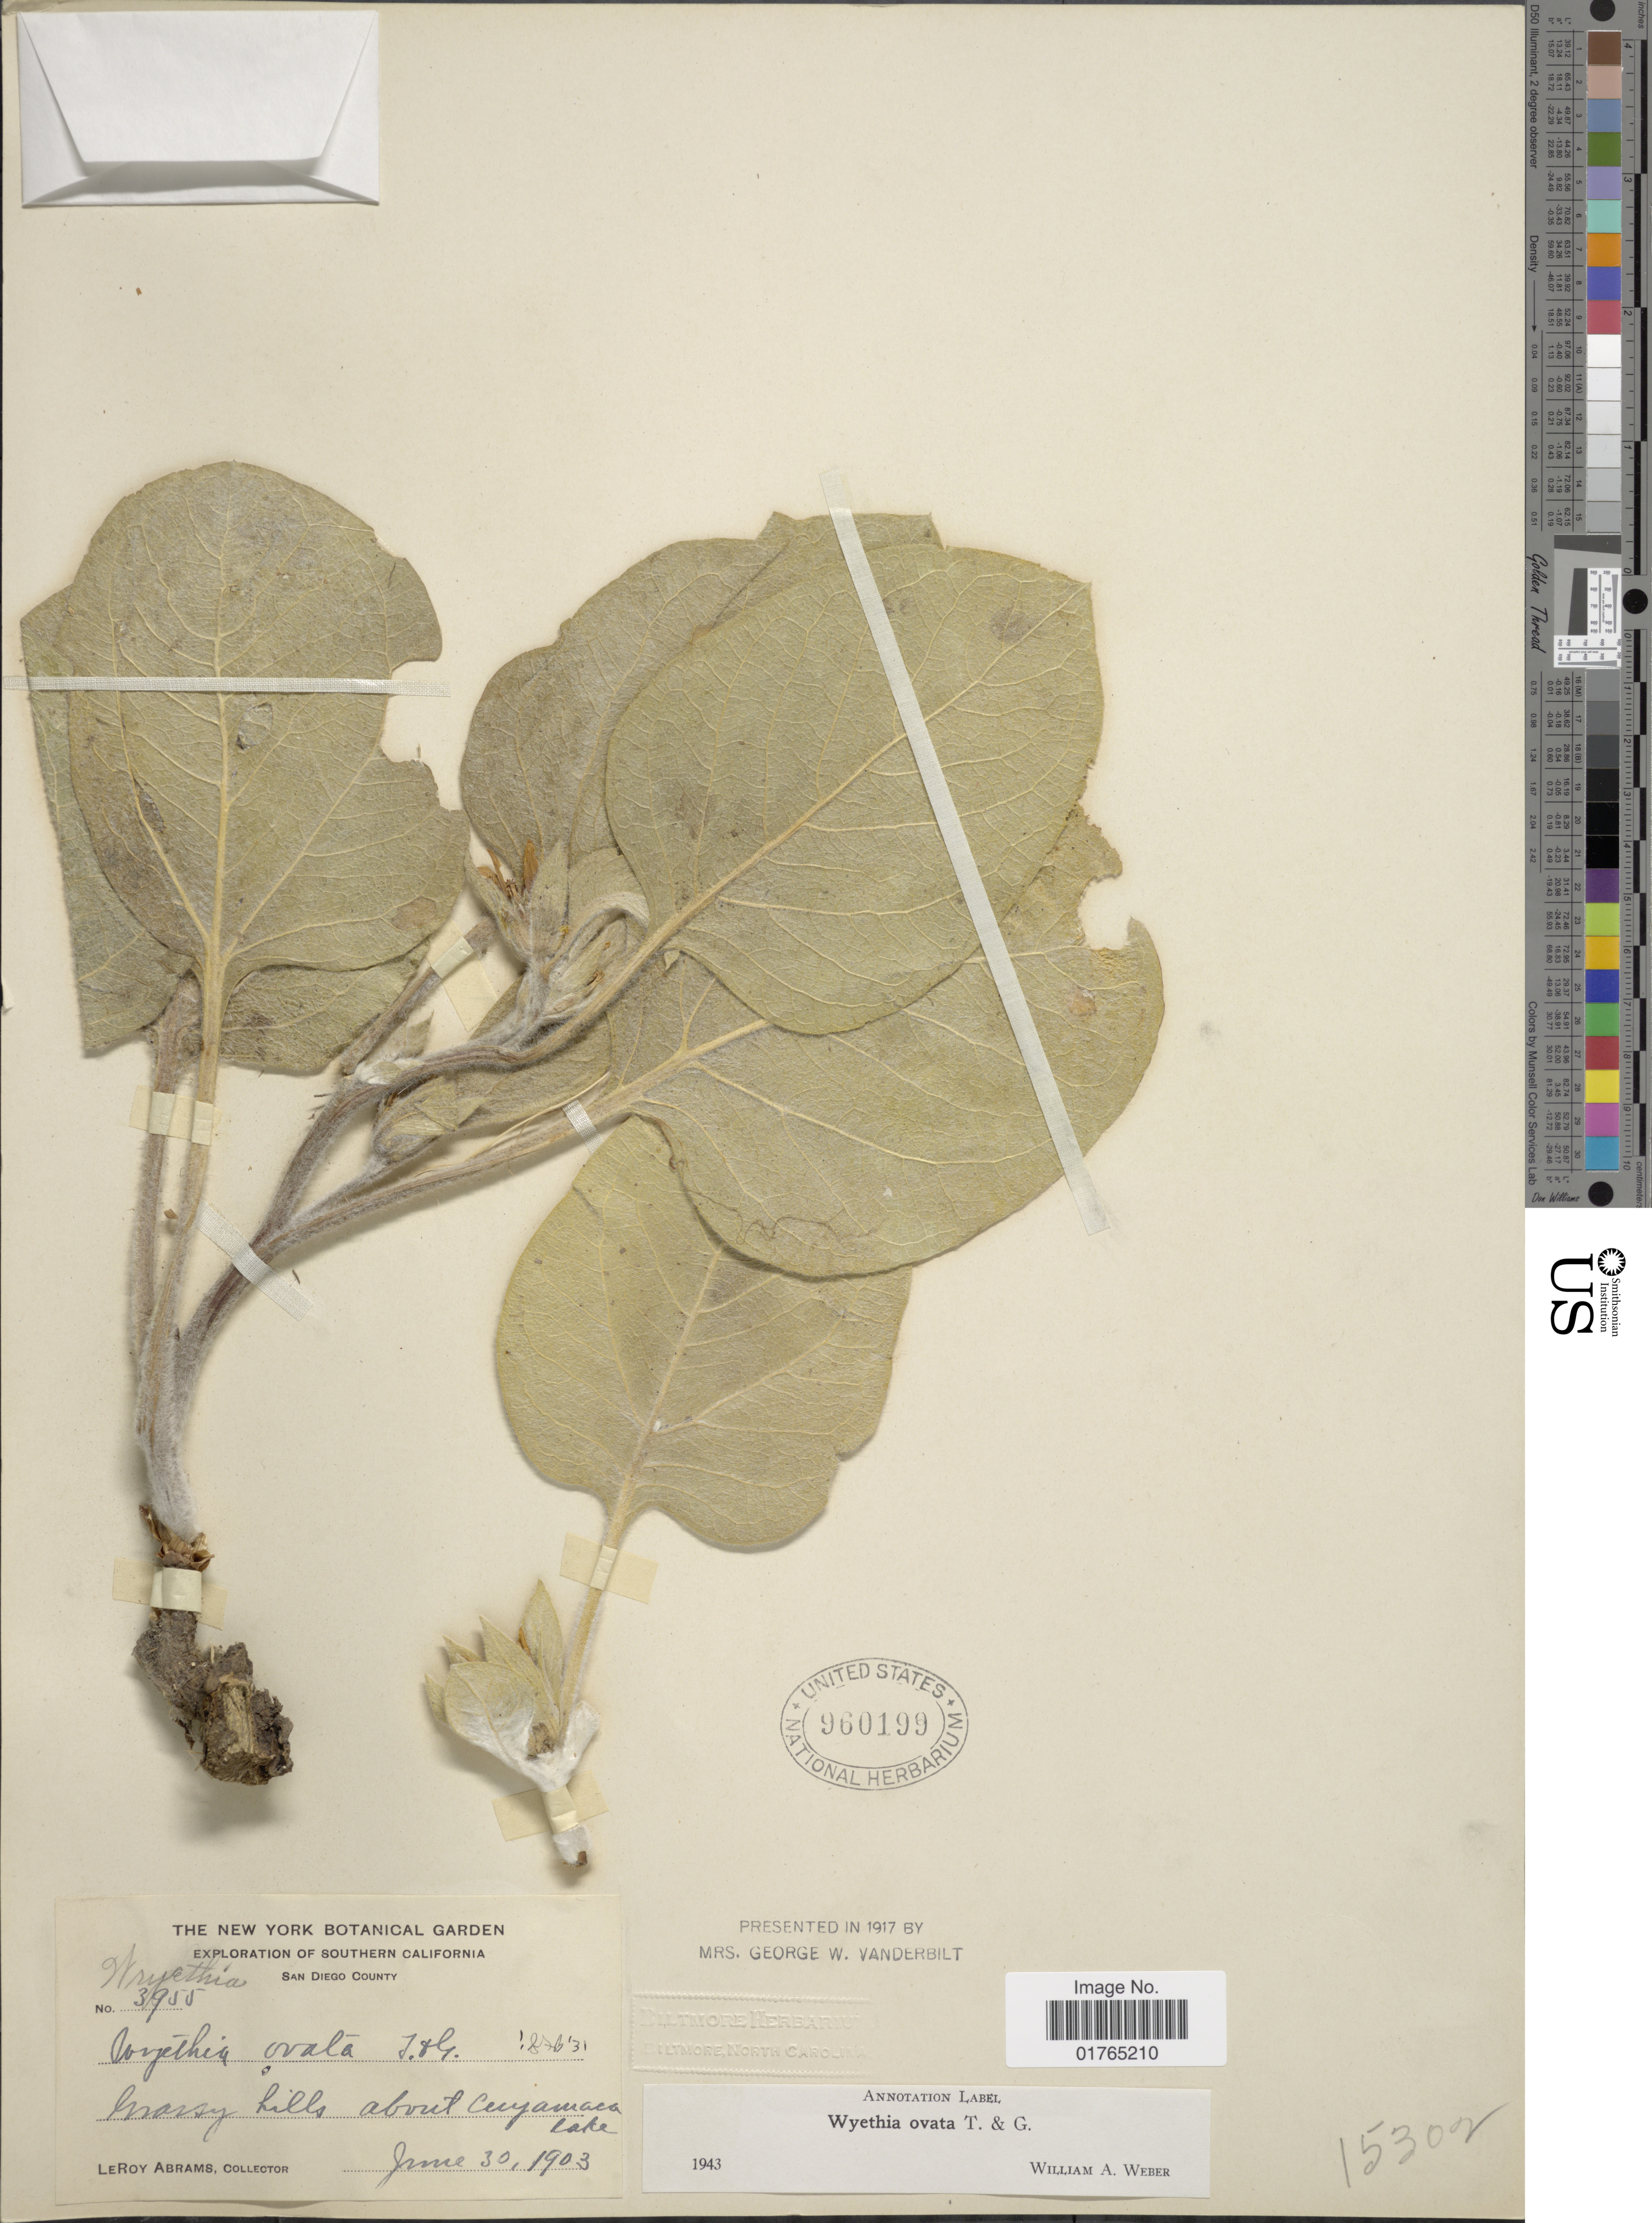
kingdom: Plantae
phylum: Tracheophyta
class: Magnoliopsida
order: Asterales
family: Asteraceae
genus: Wyethia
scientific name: Wyethia ovata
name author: Torr. & A. Gray in Emory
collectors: L. Abrams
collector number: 3955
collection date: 1903-06-30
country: United States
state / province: California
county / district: San Diego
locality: Southern California. Grassy hills about Cuyamaca Lake, San Diego County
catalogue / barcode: US 960199